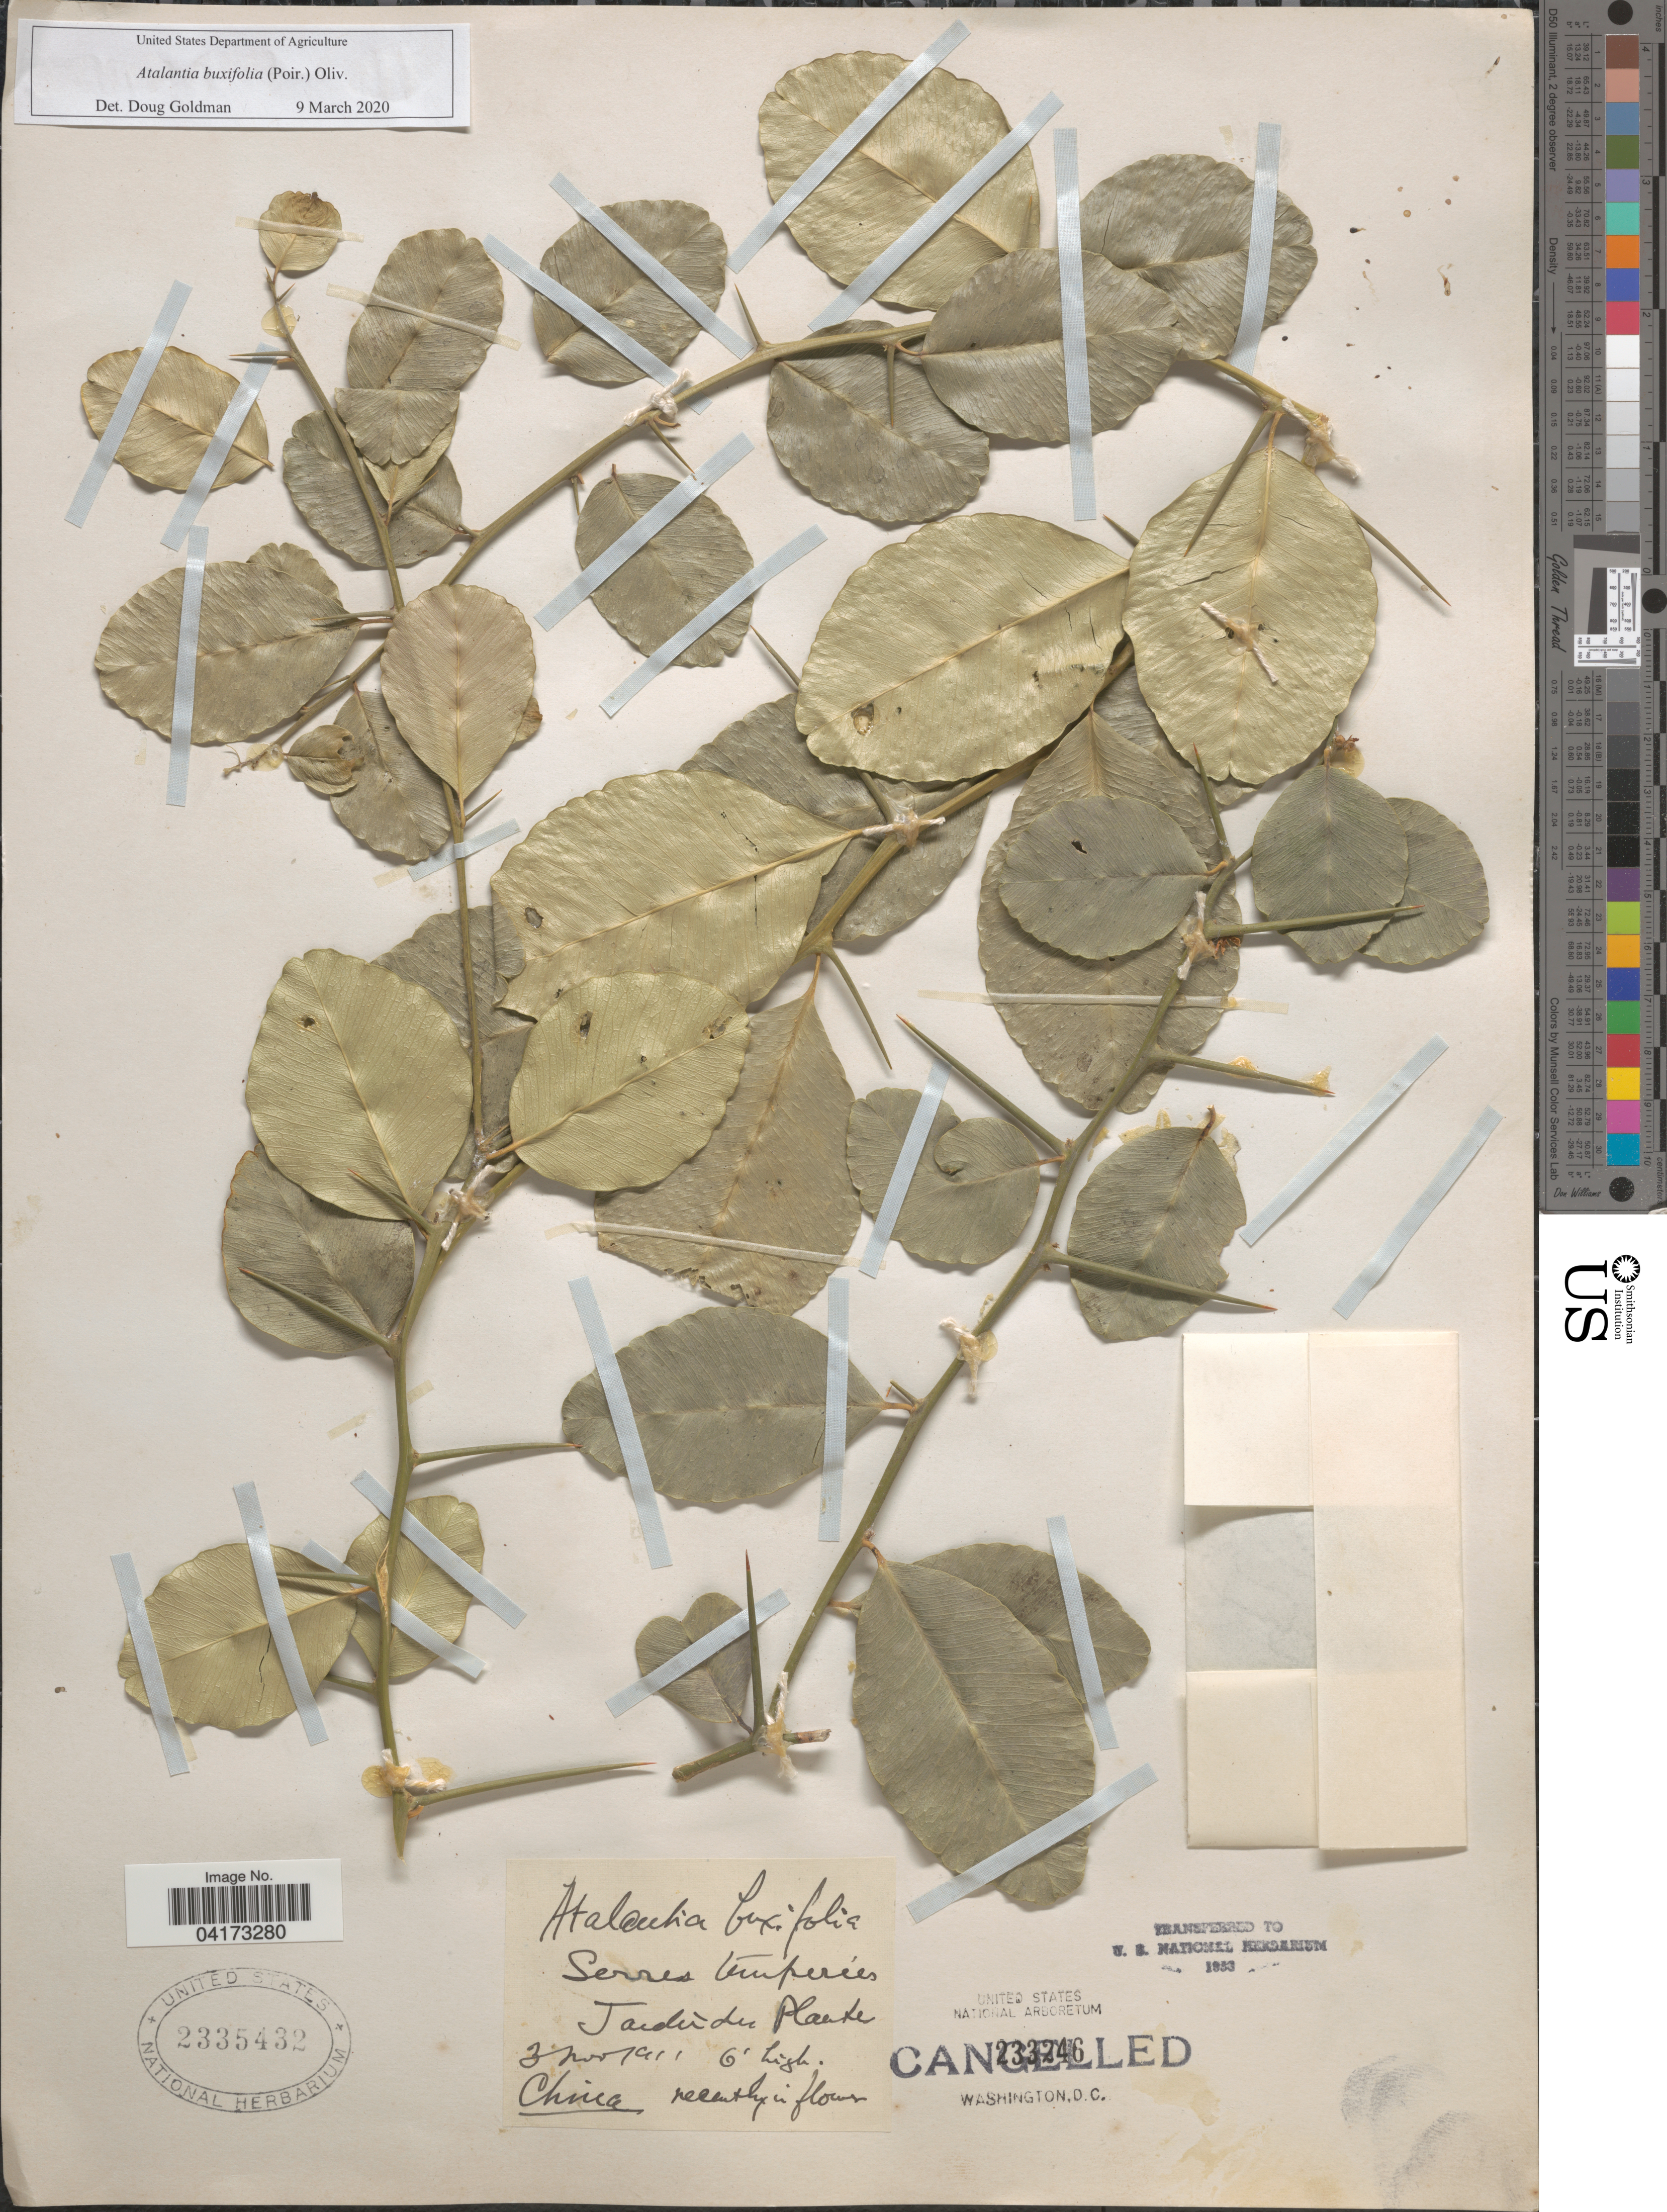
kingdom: Plantae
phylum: Tracheophyta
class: Magnoliopsida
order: Sapindales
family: Rutaceae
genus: Atalantia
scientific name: Atalantia buxifolia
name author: (Poir.) Oliv.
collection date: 1911-11-03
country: China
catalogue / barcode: US 2335432